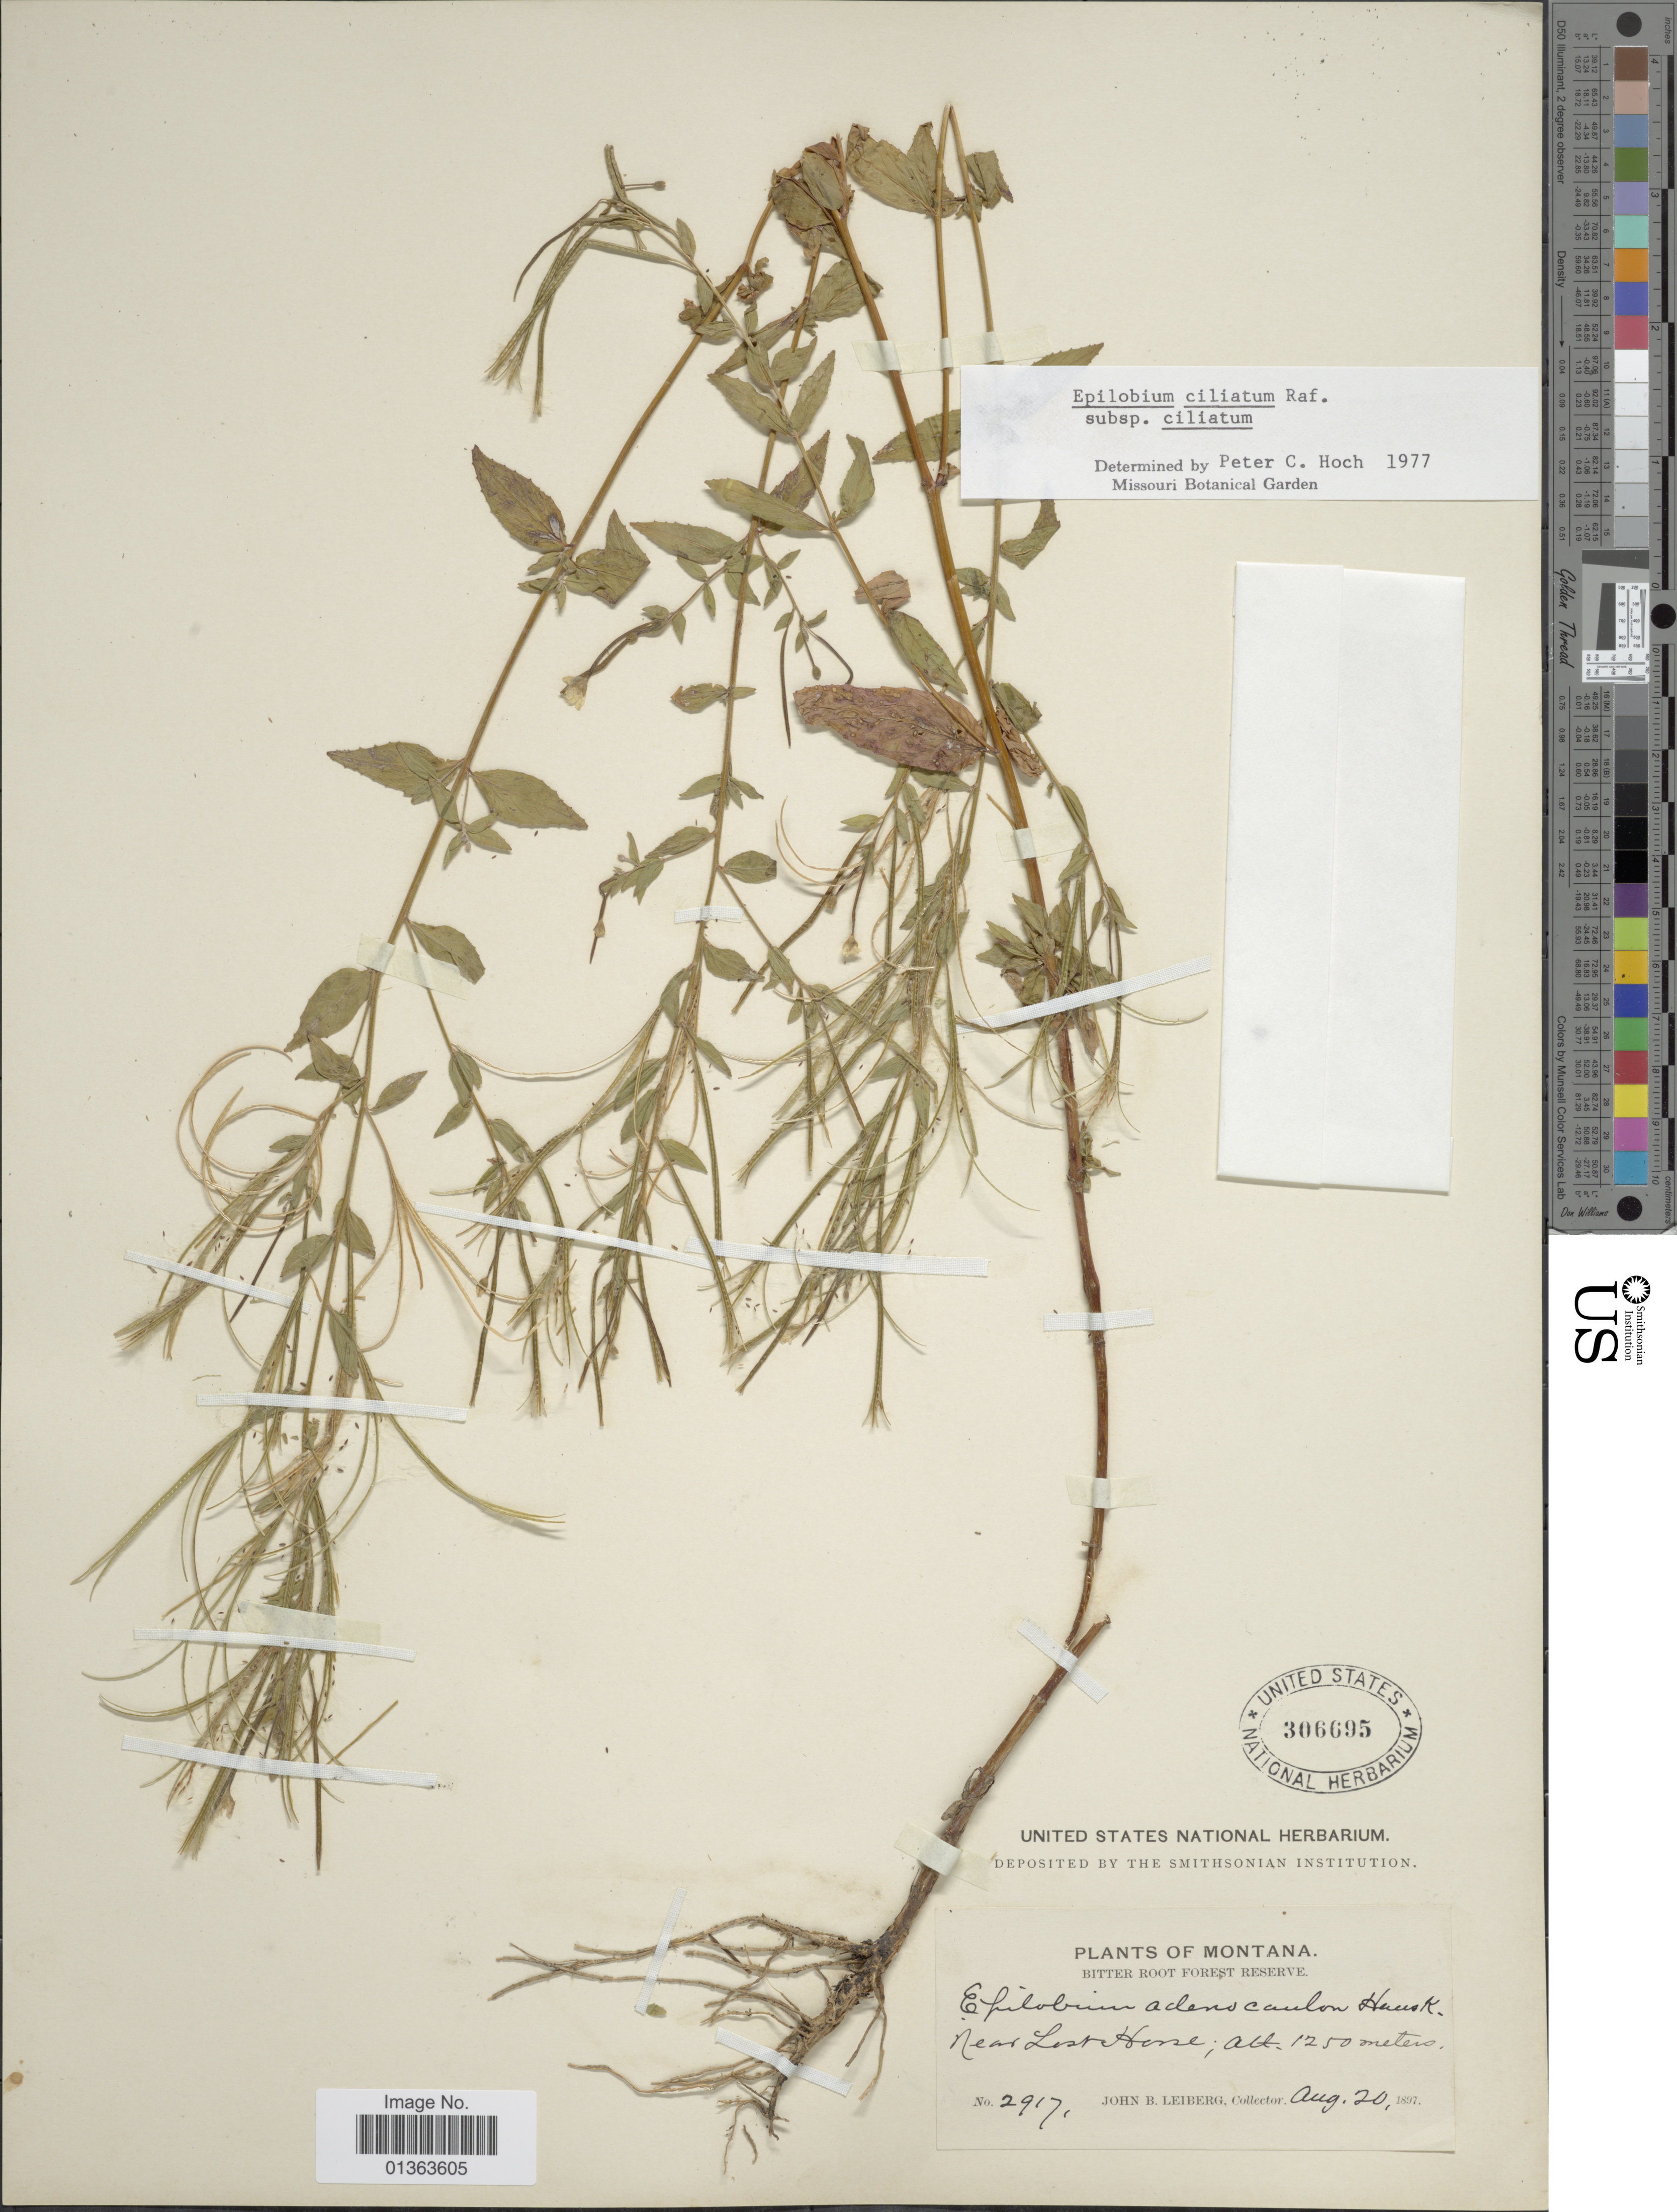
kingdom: Plantae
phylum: Tracheophyta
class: Magnoliopsida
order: Myrtales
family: Onagraceae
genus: Epilobium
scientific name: Epilobium ciliatum subsp. ciliatum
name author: Raf.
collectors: J. B. Leiberg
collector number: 2917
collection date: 1897-08-20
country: United States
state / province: Montana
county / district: Ravalli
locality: Bitter Root Forest Reserve. Near Lost Horse.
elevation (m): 1250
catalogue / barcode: US 306695